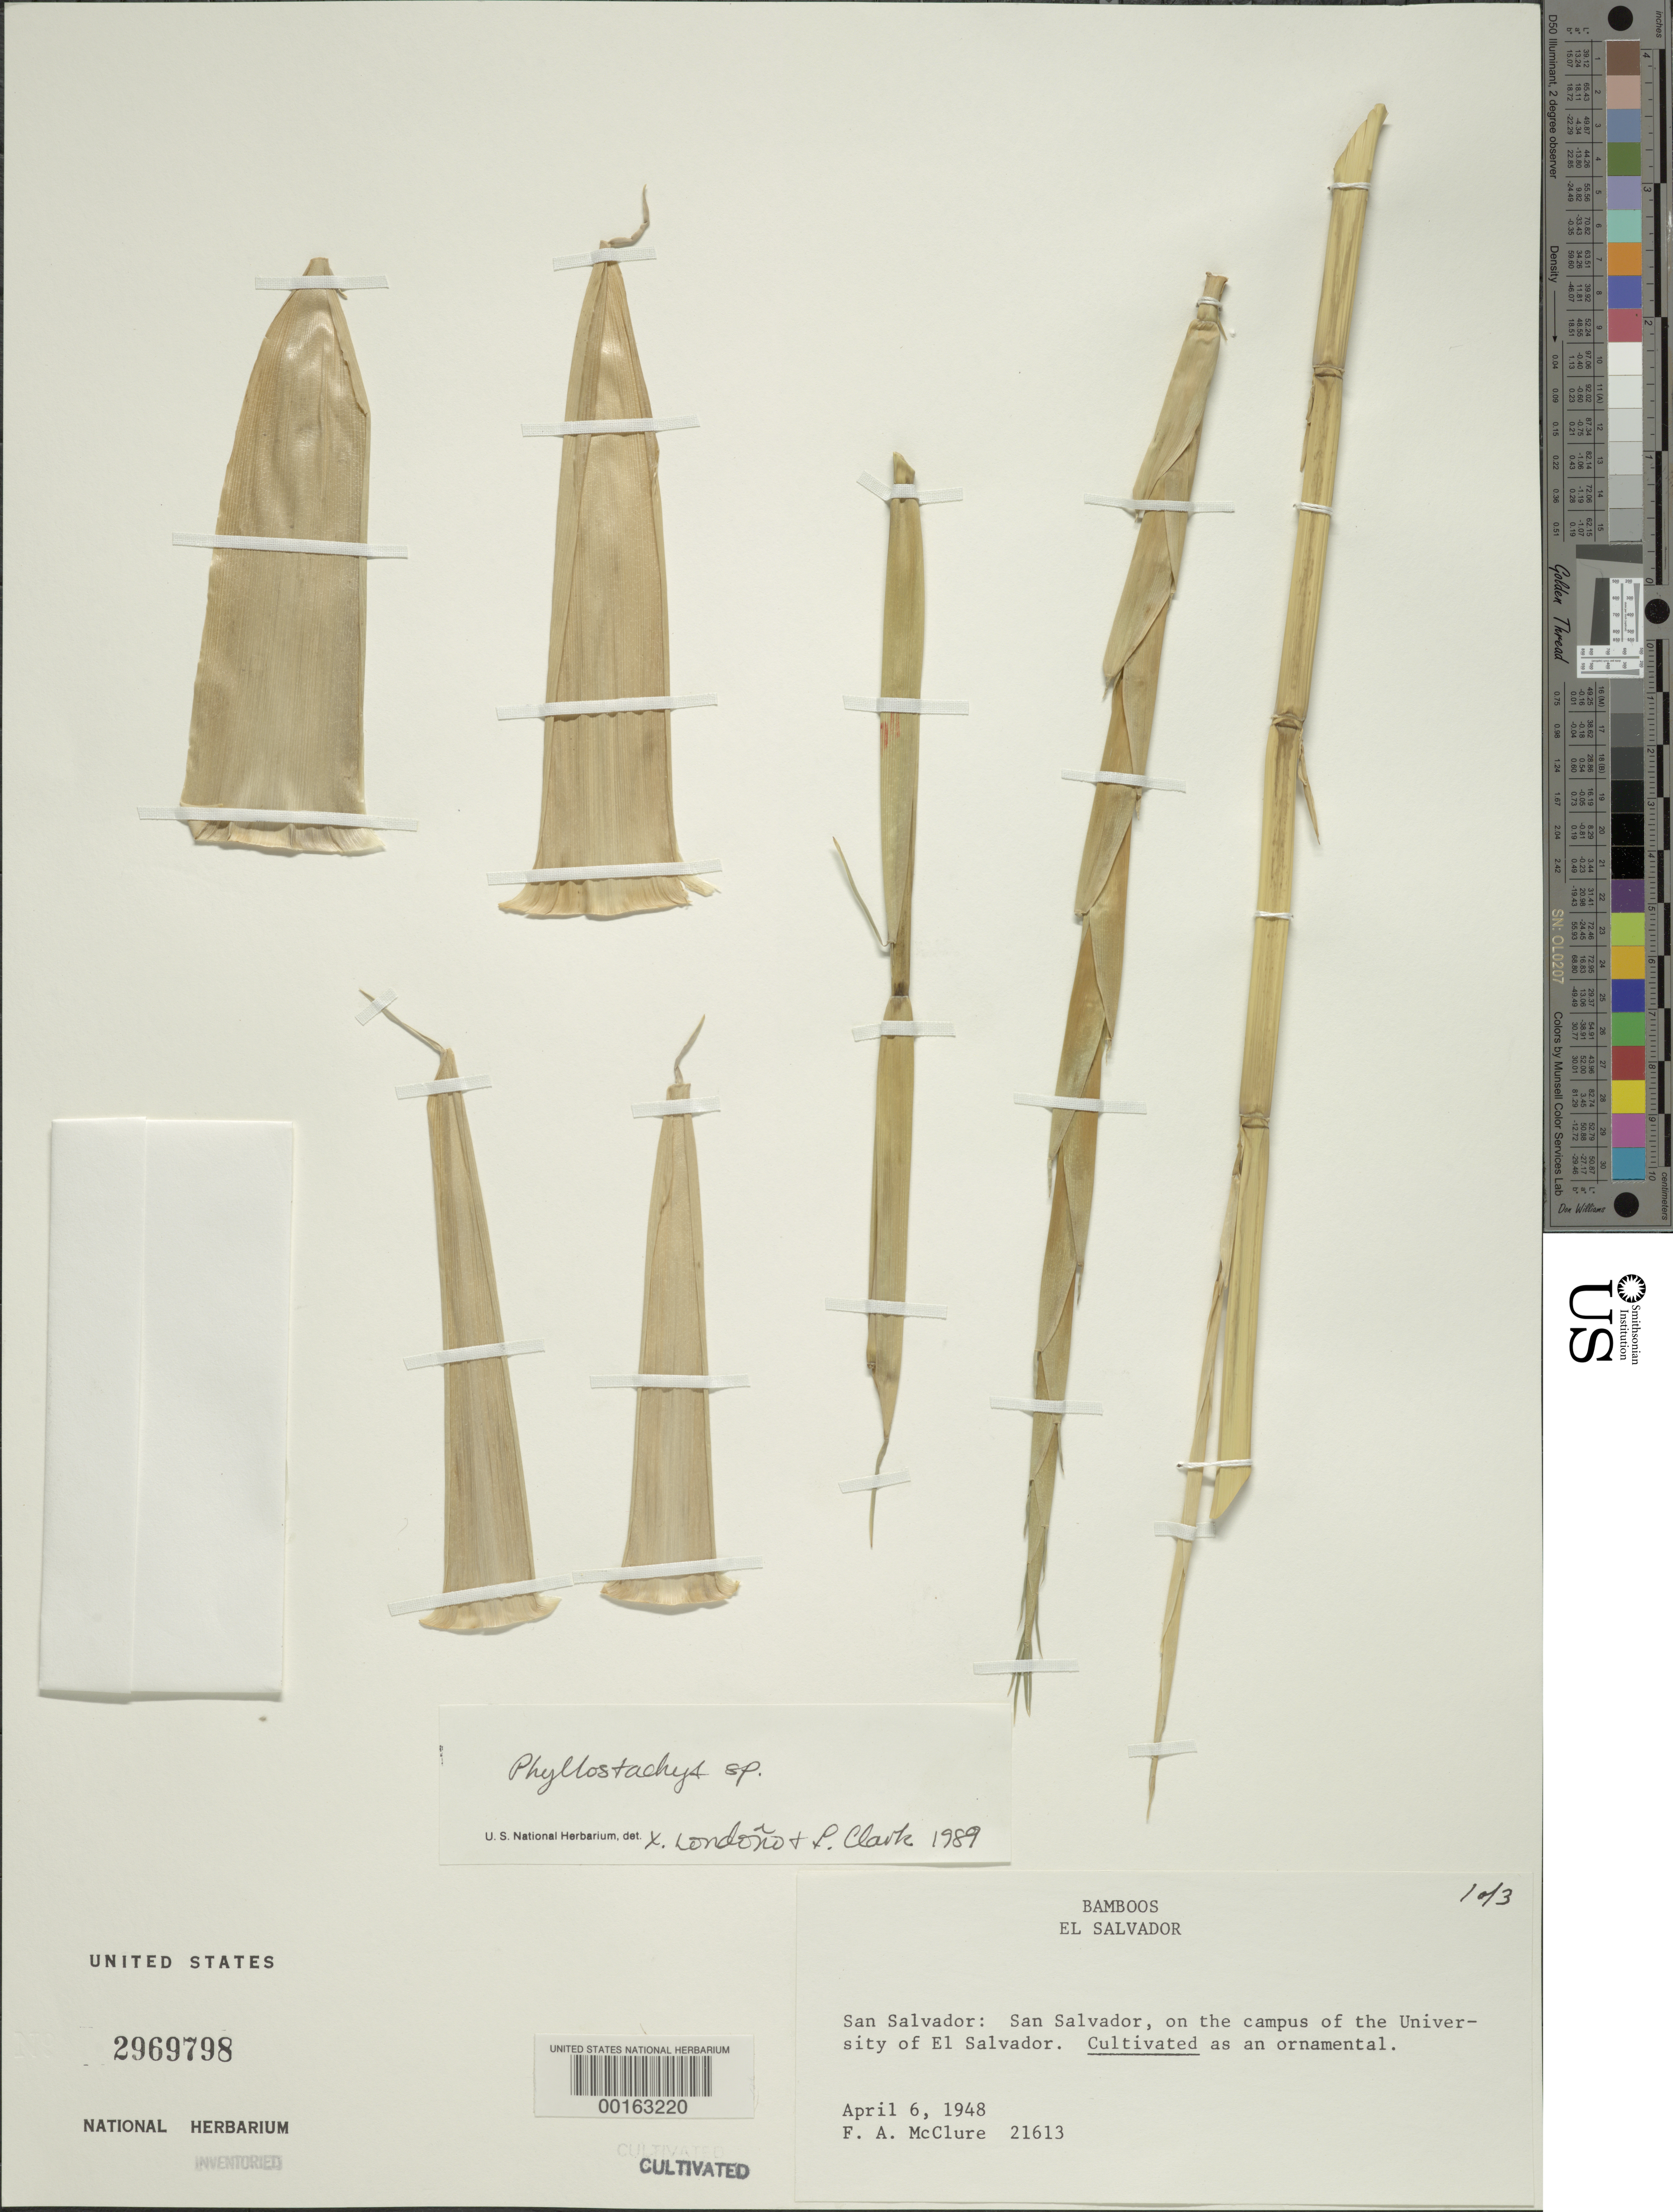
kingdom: Plantae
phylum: Tracheophyta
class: Liliopsida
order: Poales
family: Poaceae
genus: Phyllostachys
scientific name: Phyllostachys sp.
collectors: F. A. McClure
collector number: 21613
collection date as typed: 06 Apr 1948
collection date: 1948-04-06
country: El Salvador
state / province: San Salvador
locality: Univ. of el salvador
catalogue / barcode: US 2969798